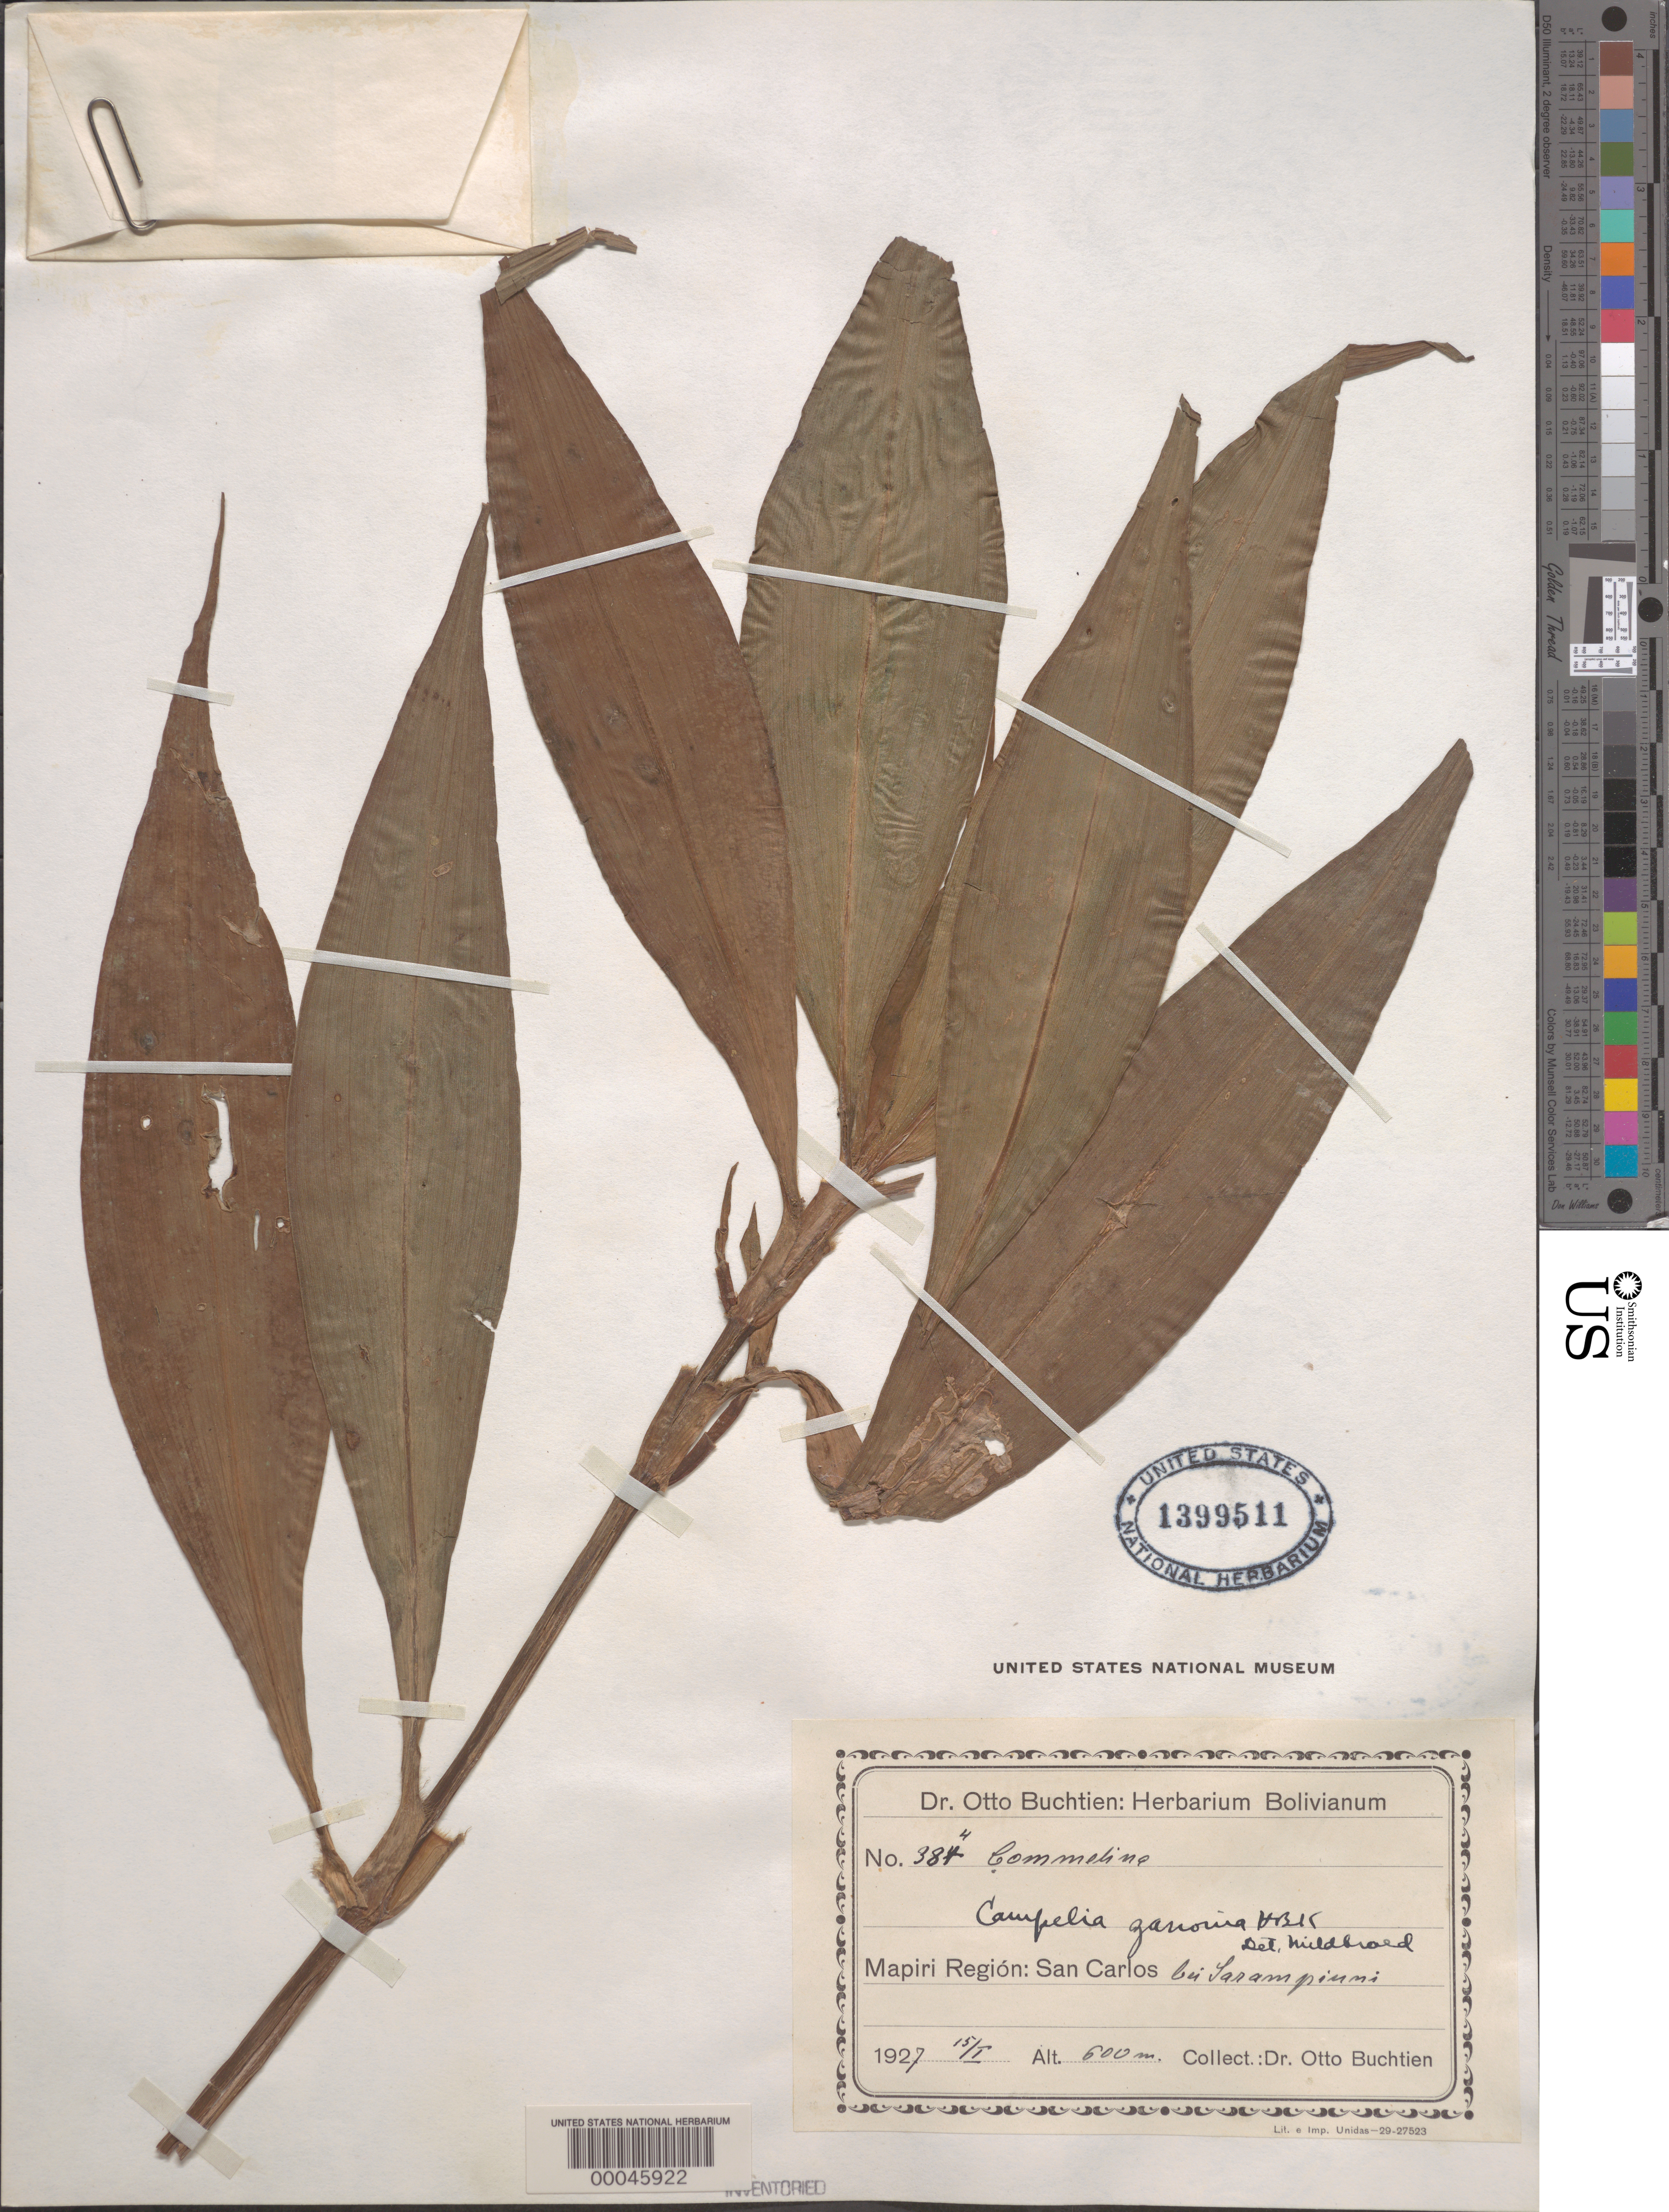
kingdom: Plantae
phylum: Tracheophyta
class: Liliopsida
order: Commelinales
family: Commelinaceae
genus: Tradescantia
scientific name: Tradescantia zanonia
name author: (L.) Sw.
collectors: O. Buchtien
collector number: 384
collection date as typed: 15 Jan 1927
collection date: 1927-01-15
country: Bolivia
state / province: La Paz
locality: Mapiri, San Carlos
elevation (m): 600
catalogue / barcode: US 1399511